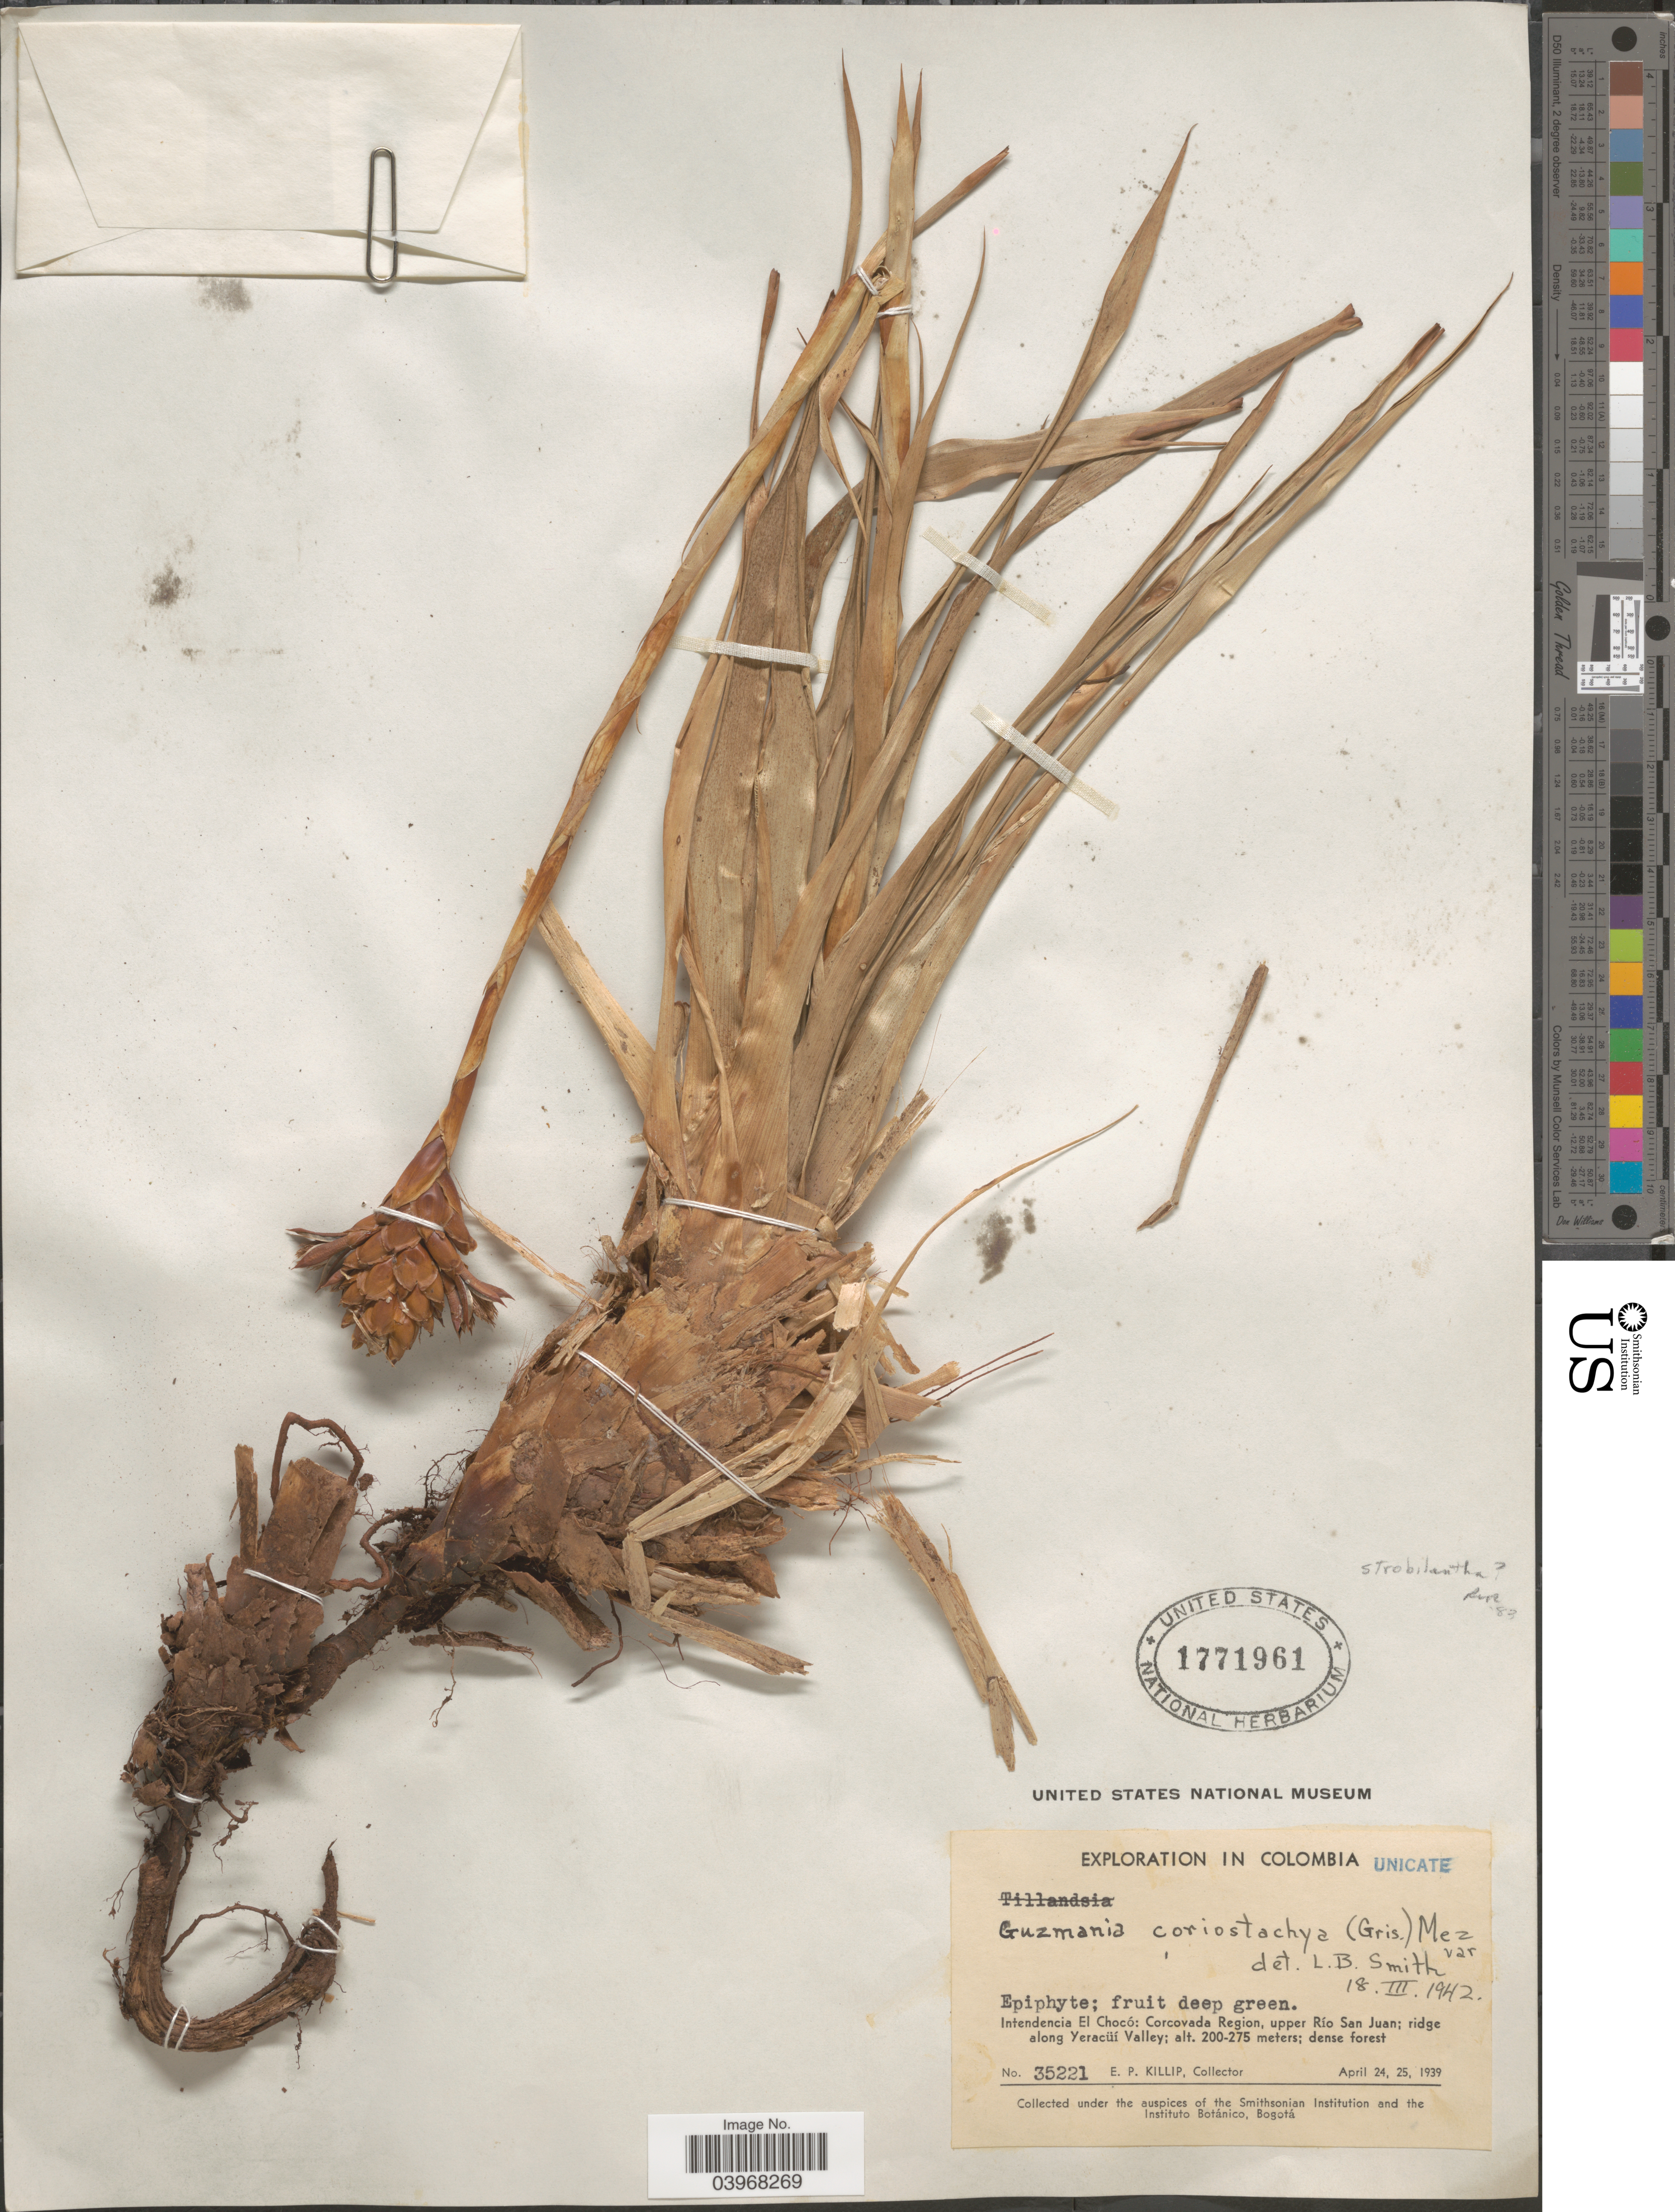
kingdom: Plantae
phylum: Tracheophyta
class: Liliopsida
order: Poales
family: Bromeliaceae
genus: Guzmania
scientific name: Guzmania coriostachya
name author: (Griseb.) Mez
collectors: E. P. Killip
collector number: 35221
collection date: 1939-04-24/1939-04-25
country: Colombia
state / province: Chocó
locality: Intendencia El Chocó: Corcovada Region, upper Río San Juan; ridge along Yeracüí Valley.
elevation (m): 200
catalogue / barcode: US 1771961